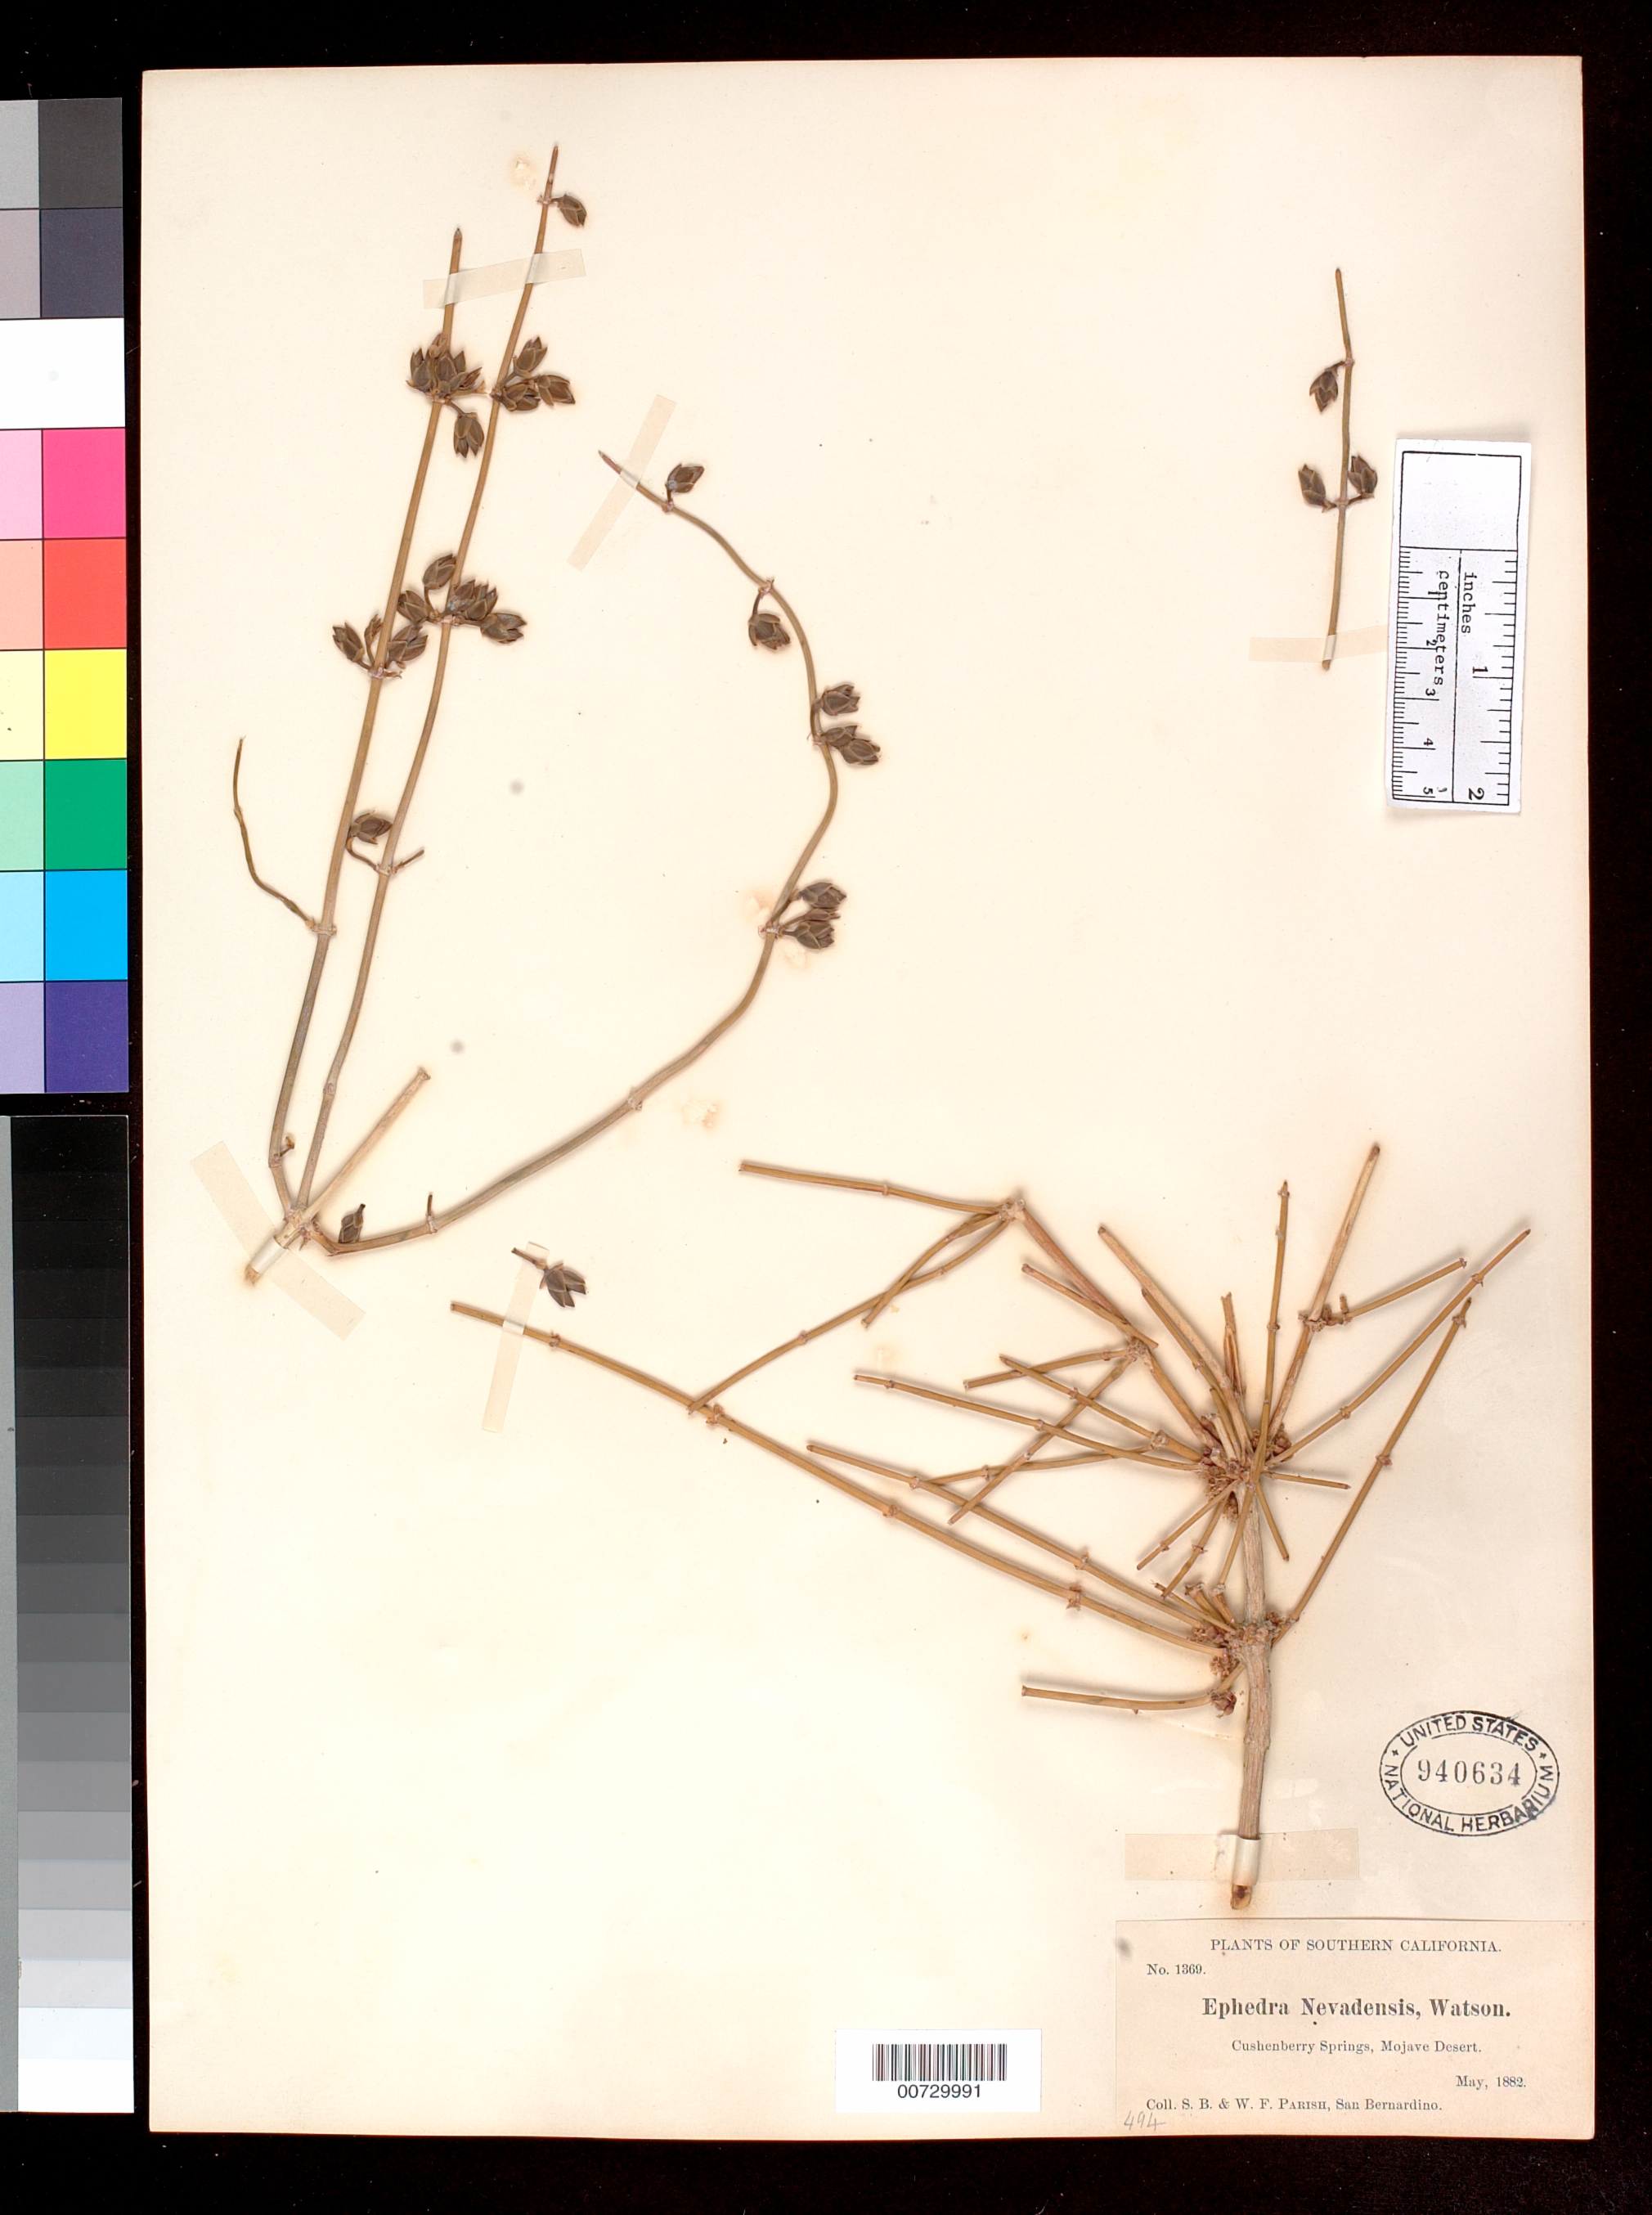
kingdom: Plantae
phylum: Tracheophyta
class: Gnetopsida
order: Ephedrales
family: Ephedraceae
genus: Ephedra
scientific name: Ephedra nevadensis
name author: S. Watson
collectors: S. B. Parish & W. F. Parish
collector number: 1369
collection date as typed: May 1882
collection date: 1882-05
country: United States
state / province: California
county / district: San Bernardino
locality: Cushenberry Springs, Mojave Desert.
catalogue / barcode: US 940634